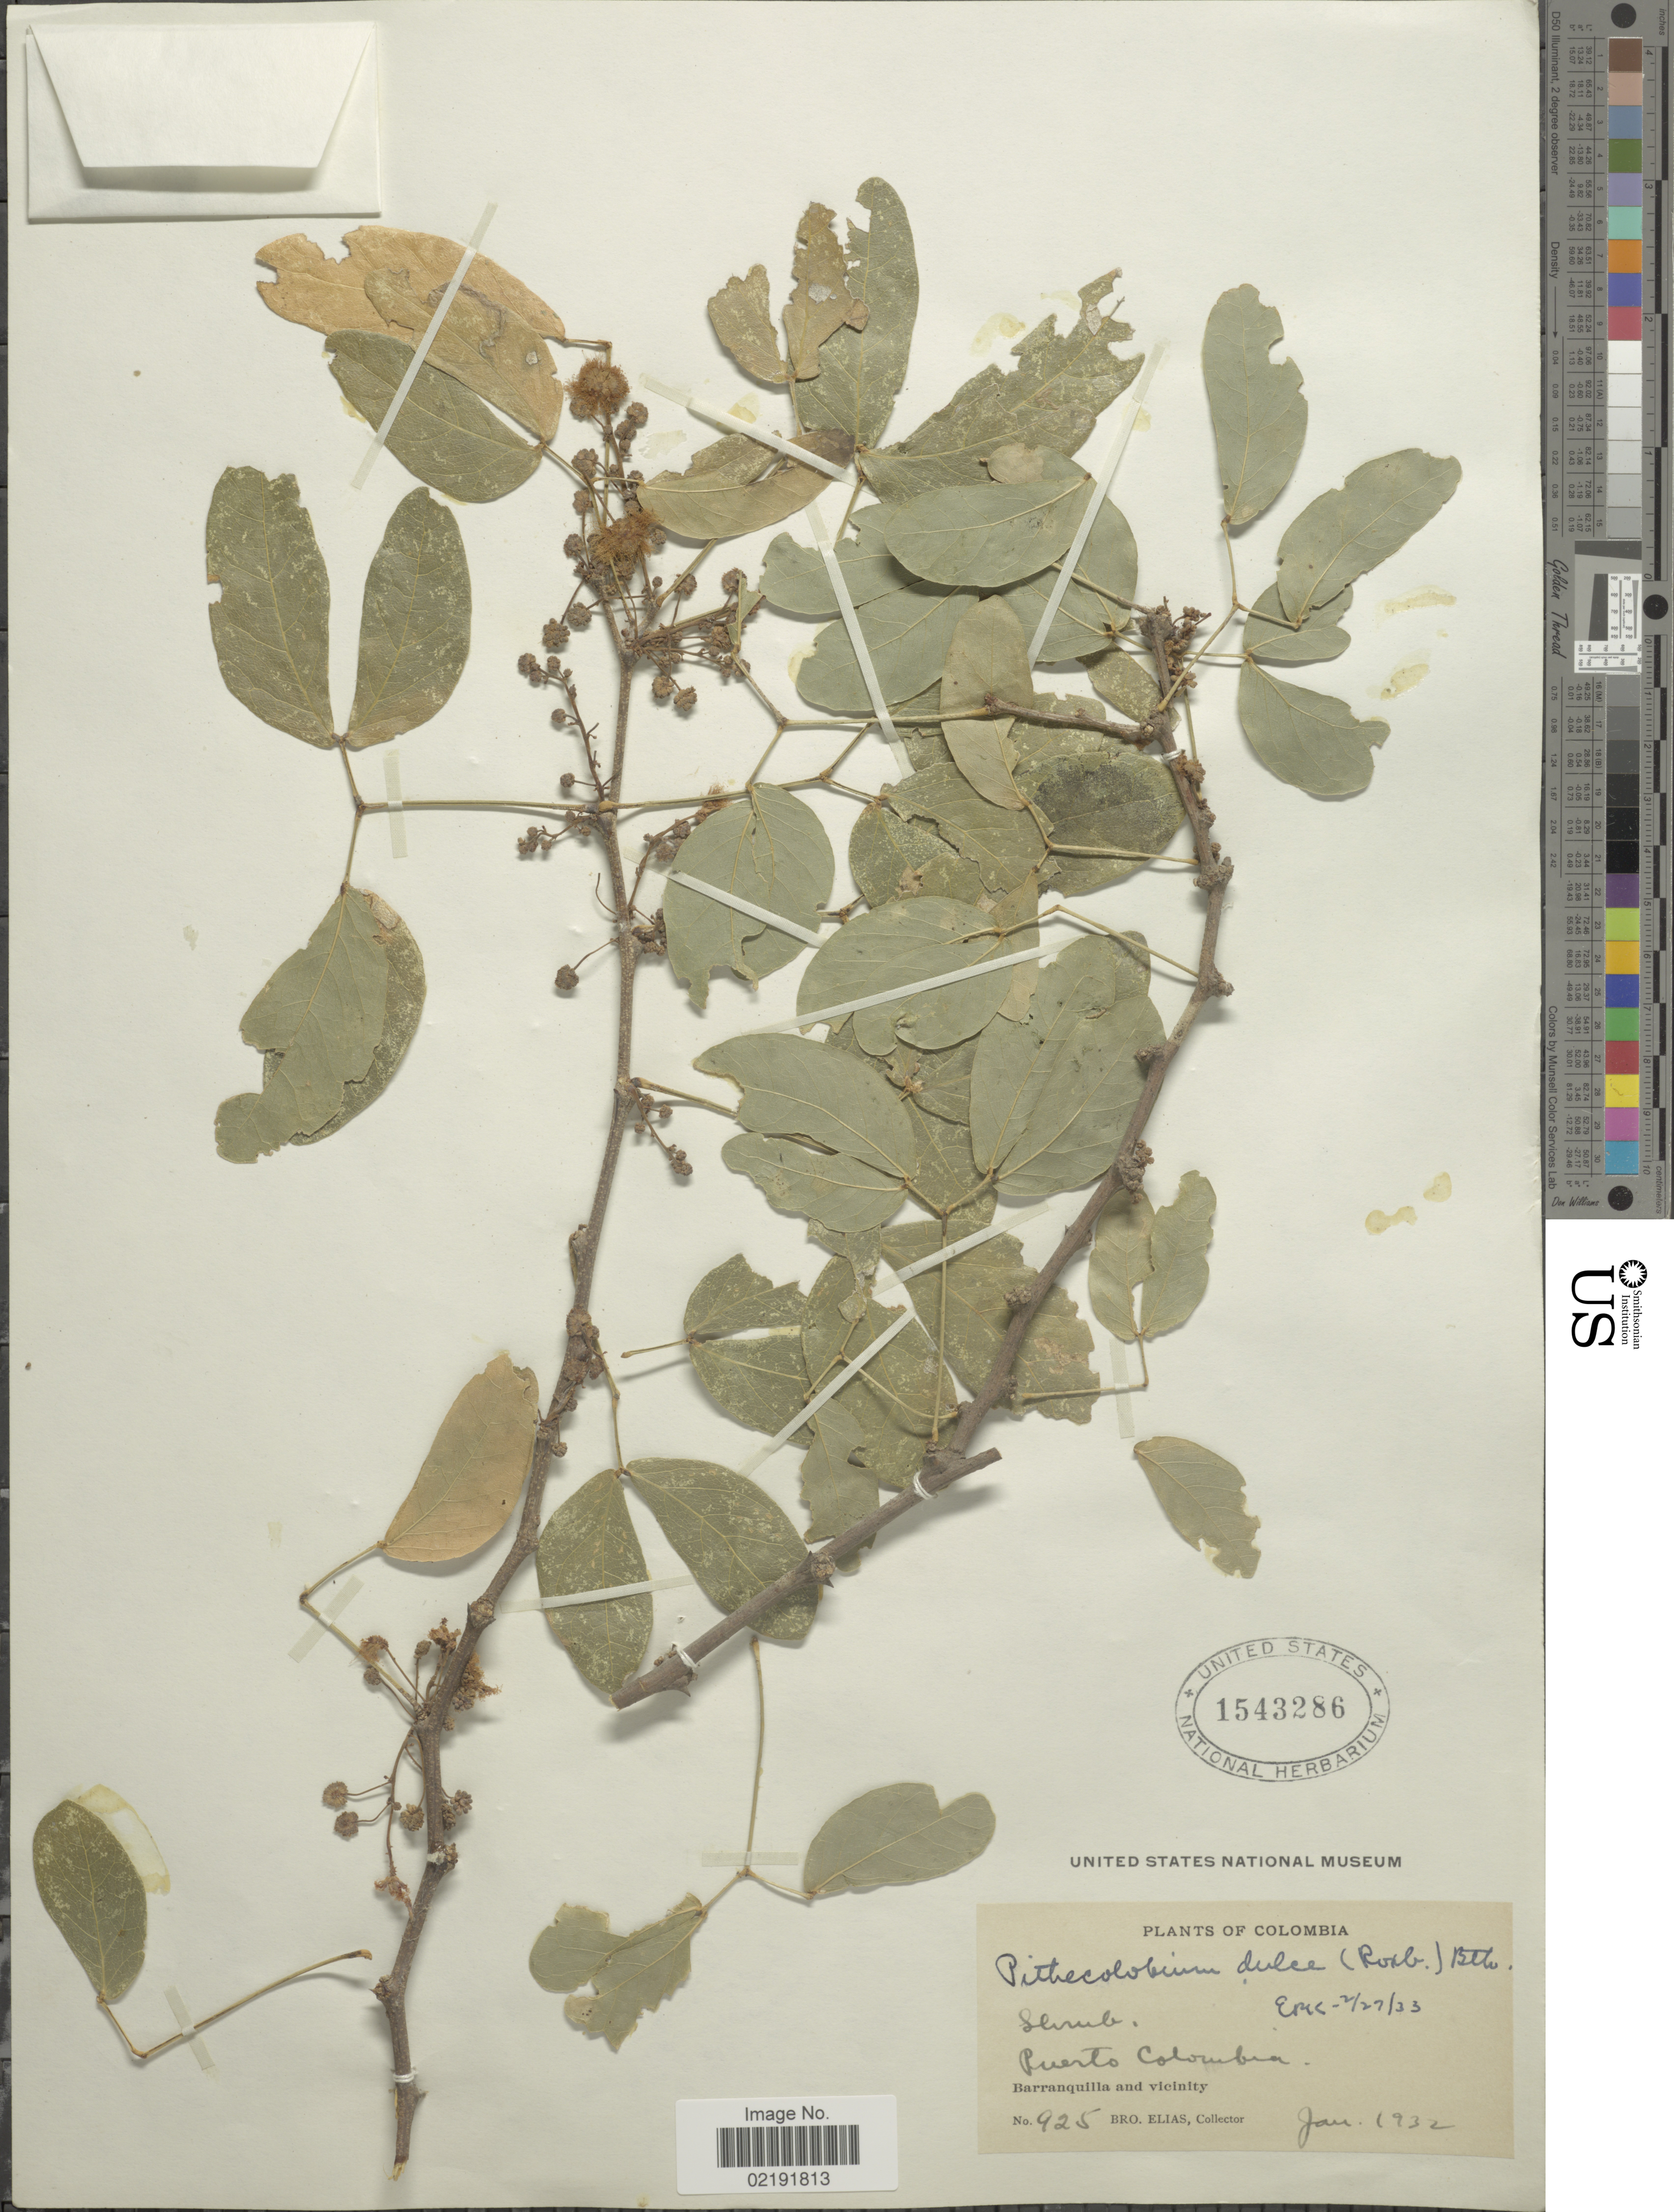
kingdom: Plantae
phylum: Tracheophyta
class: Magnoliopsida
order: Fabales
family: Fabaceae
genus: Pithecellobium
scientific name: Pithecellobium dulce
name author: (Roxb.) Benth.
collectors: Bro. Elias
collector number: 925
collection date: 1932-01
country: Colombia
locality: Puerto Colombia. Barranquilla and vicinity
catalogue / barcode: US 1543286